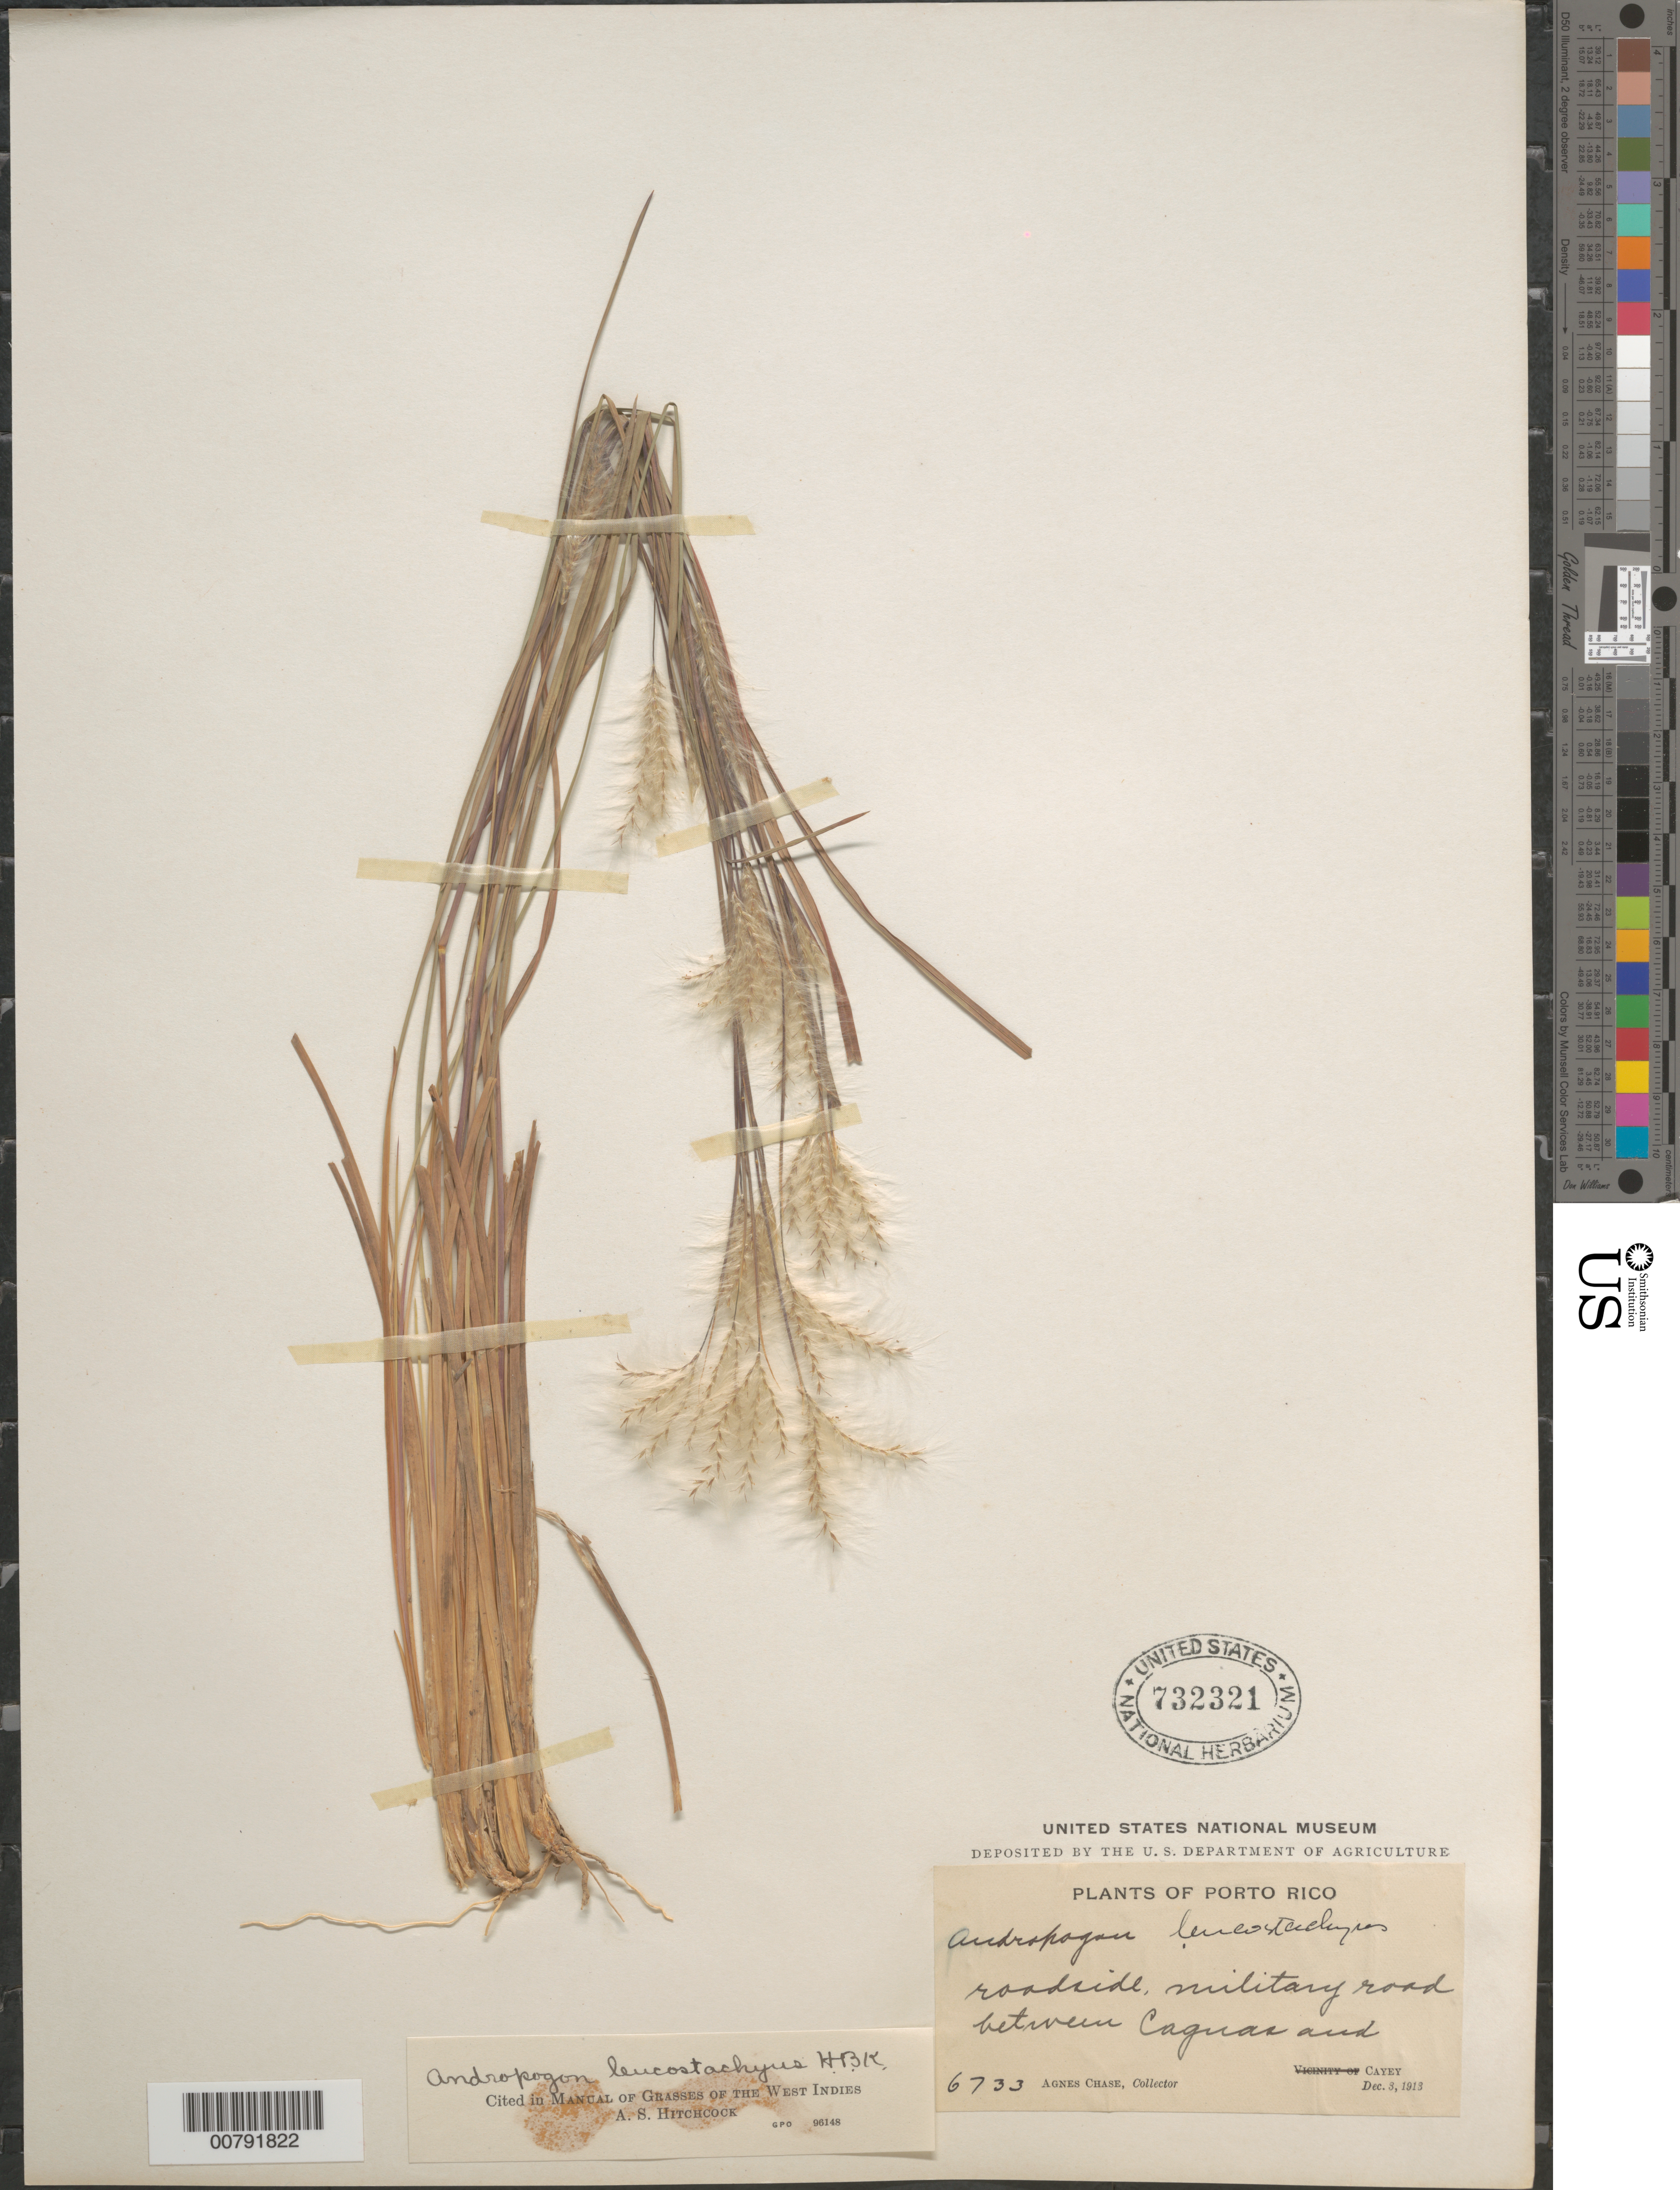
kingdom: Plantae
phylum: Tracheophyta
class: Liliopsida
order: Poales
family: Poaceae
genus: Andropogon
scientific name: Andropogon leucostachyus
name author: Kunth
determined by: Hitchcock, Albert S.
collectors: A. Chase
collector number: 6733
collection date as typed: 03 Dec 1913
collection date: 1913-12-03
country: Puerto Rico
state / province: Caguas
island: Puerto Rico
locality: Cayey to Caguas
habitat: Roadside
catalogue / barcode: US 732321